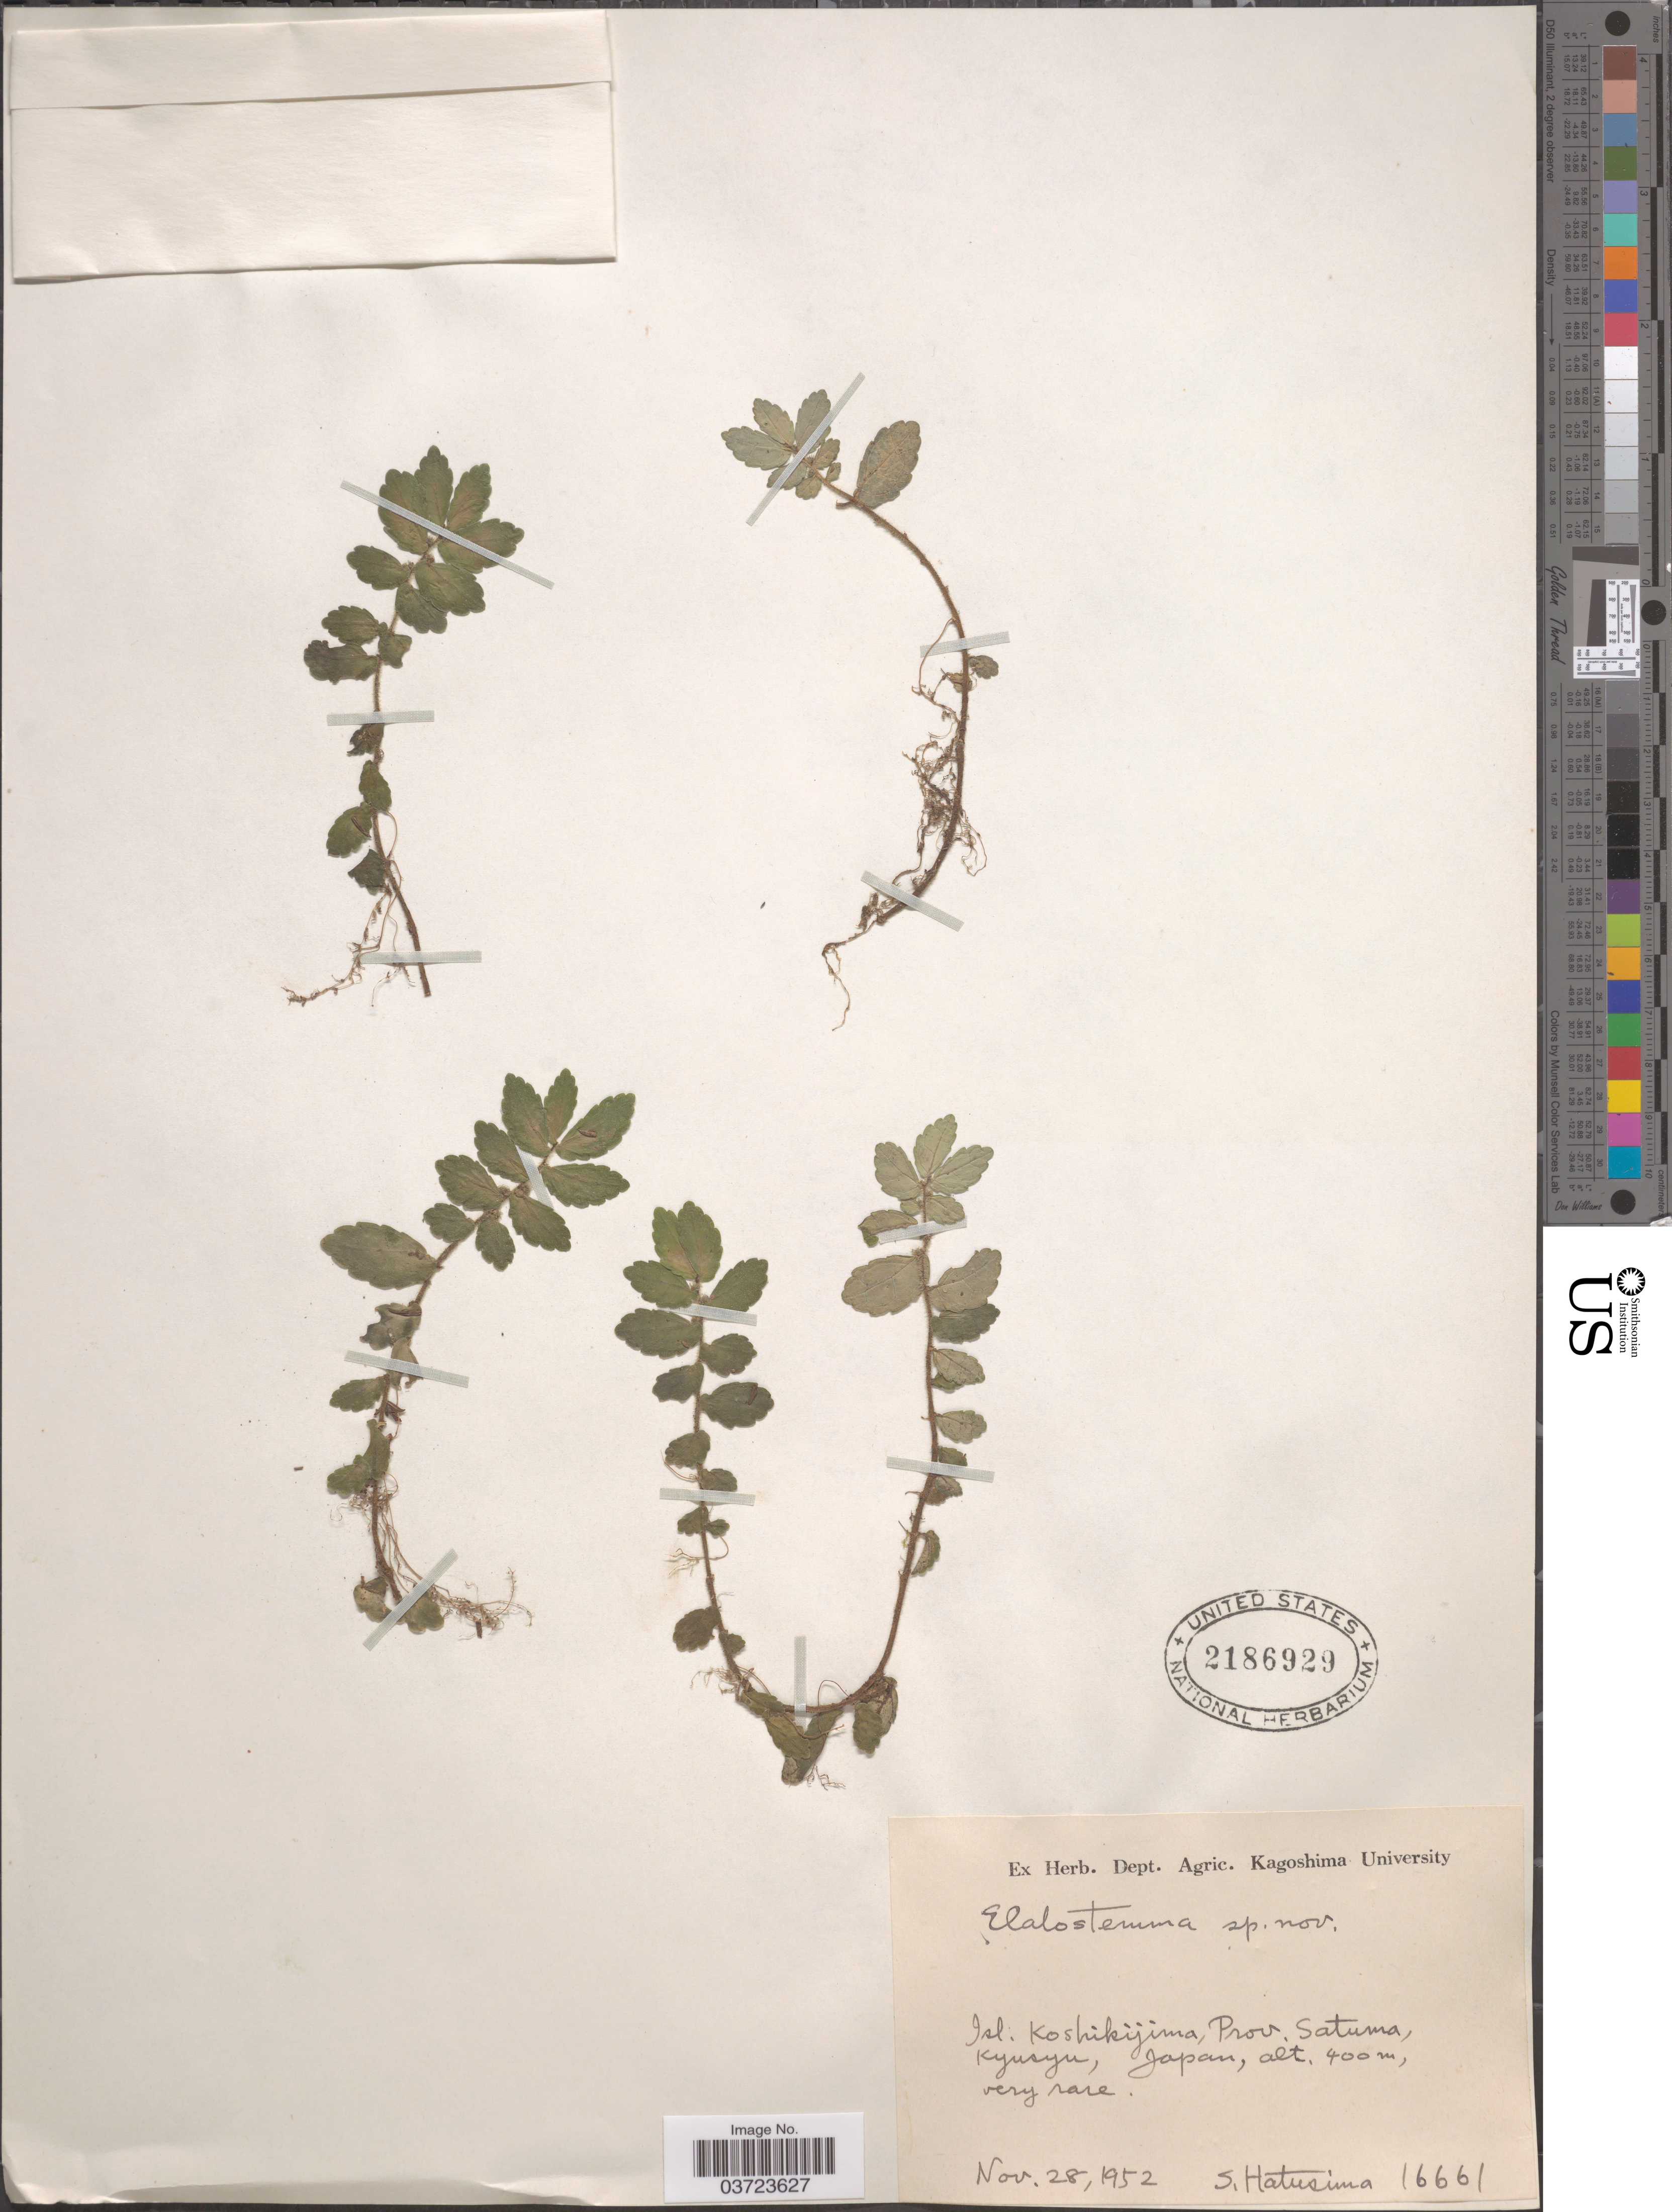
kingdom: Plantae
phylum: Tracheophyta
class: Magnoliopsida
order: Rosales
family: Urticaceae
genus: Elatostema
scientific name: Elatostema sp.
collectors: S. Hatusima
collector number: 16661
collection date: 1952-11-28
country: Japan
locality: Isl: Koshikijima, Prov. Satuma, Kyusyu.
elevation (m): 400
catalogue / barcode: US 2186929